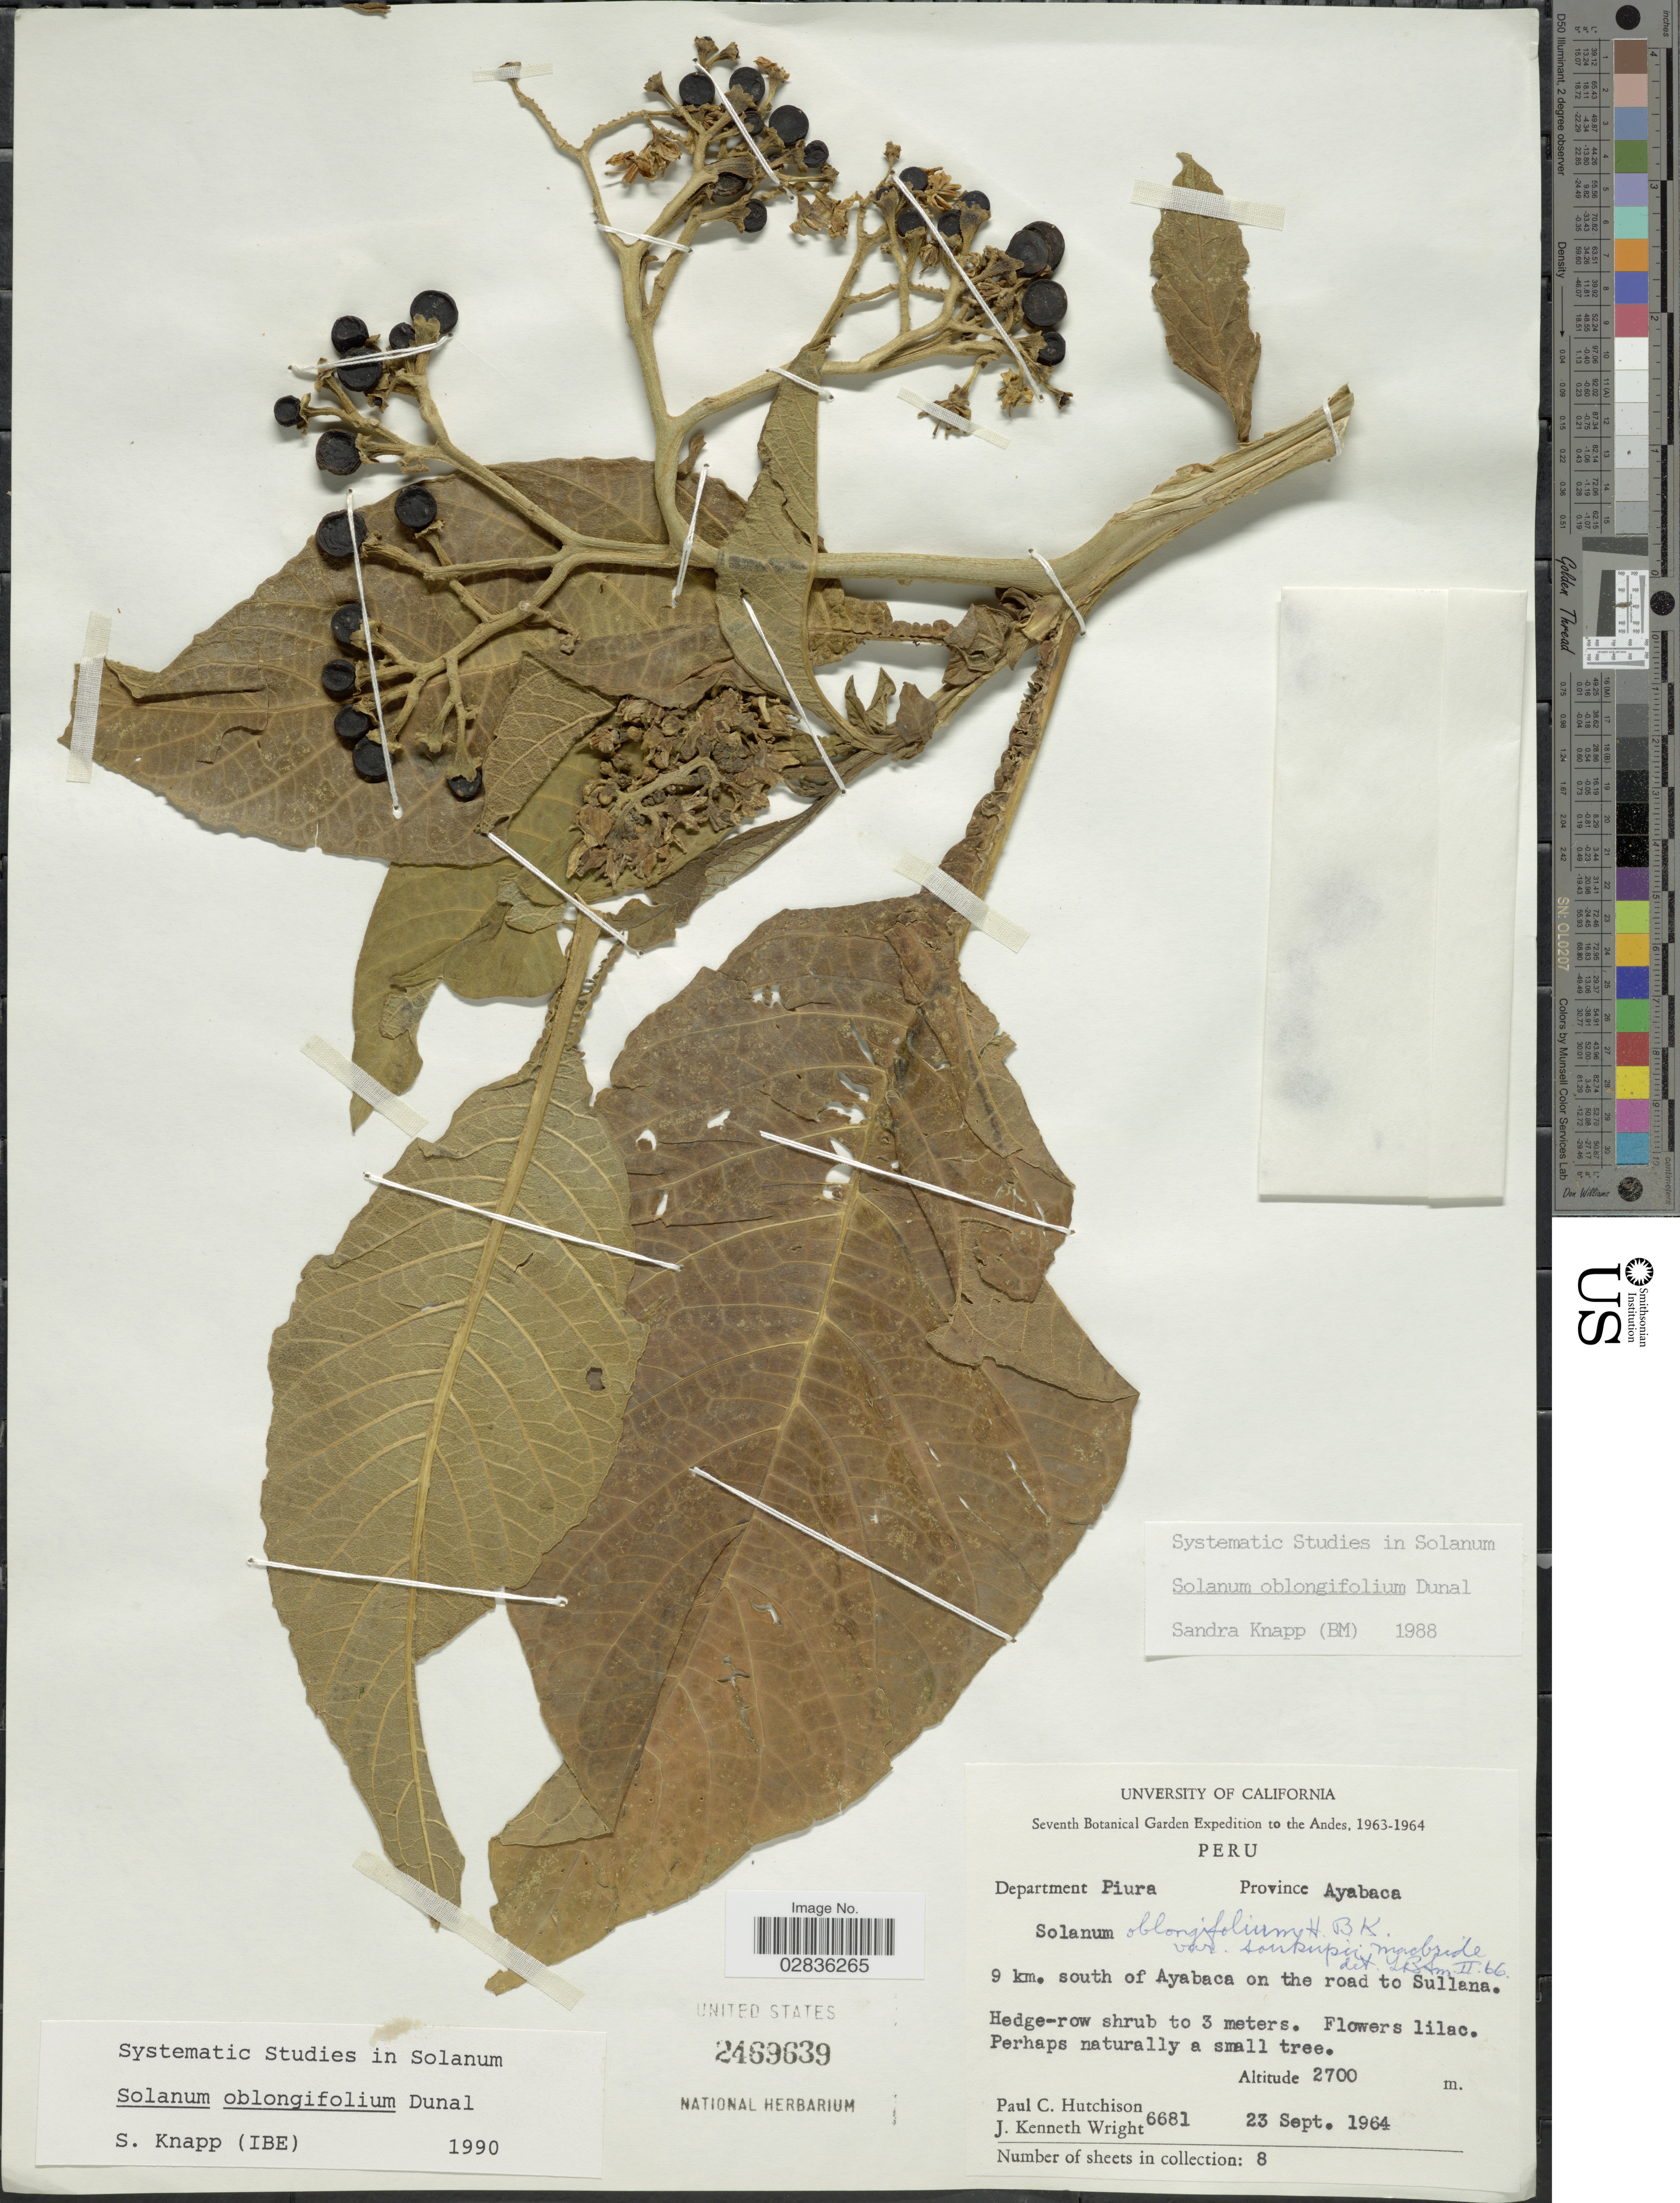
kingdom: Plantae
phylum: Tracheophyta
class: Magnoliopsida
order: Solanales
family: Solanaceae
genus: Solanum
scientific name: Solanum oblongifolium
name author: Duval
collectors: P. C. Hutchison & J. K. Wright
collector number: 6681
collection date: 1964-09-23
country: Peru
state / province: Piura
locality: Andes. Department Piura. Province Ayabaca. 9 km. south of Ayabaca on the road to Sullana.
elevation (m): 2700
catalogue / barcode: US 2469639